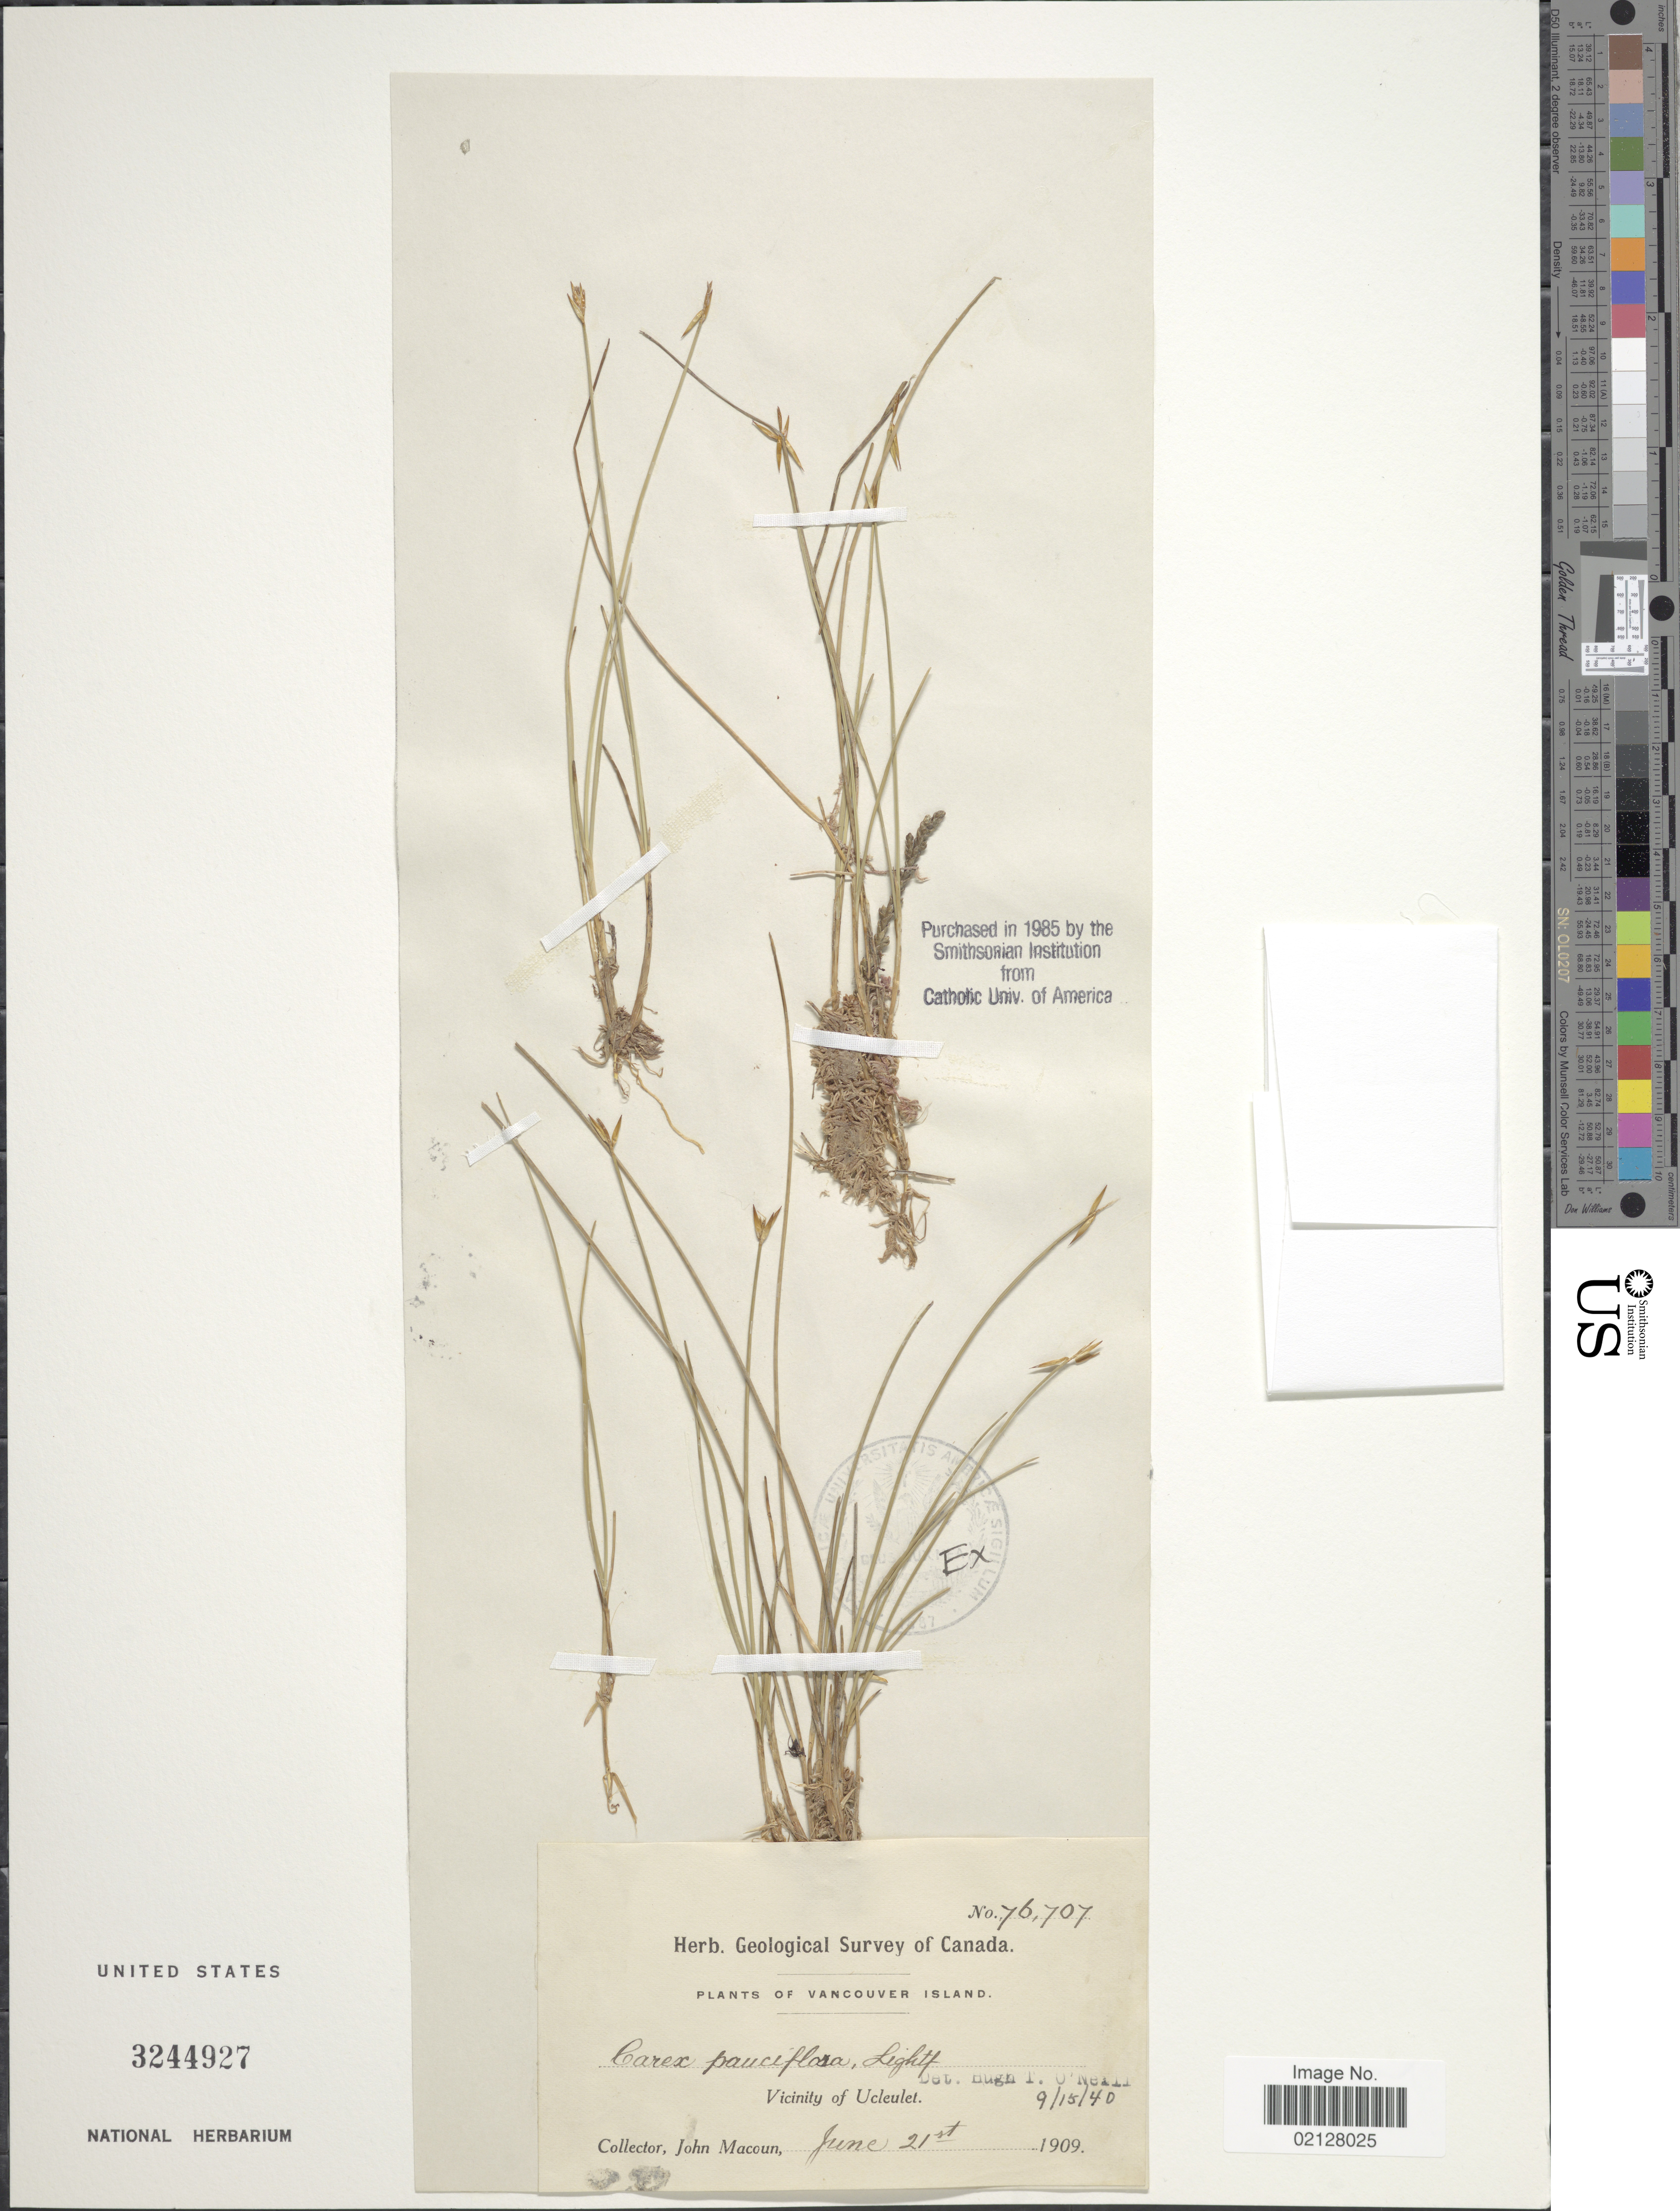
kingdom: Plantae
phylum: Tracheophyta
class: Liliopsida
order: Poales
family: Cyperaceae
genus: Carex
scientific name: Carex pauciflora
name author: Lightf.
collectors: J. Macoun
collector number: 76707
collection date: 1909-06-21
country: Canada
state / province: British Columbia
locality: Vancouver Island. Vicinity of Ucleulet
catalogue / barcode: US 2344927